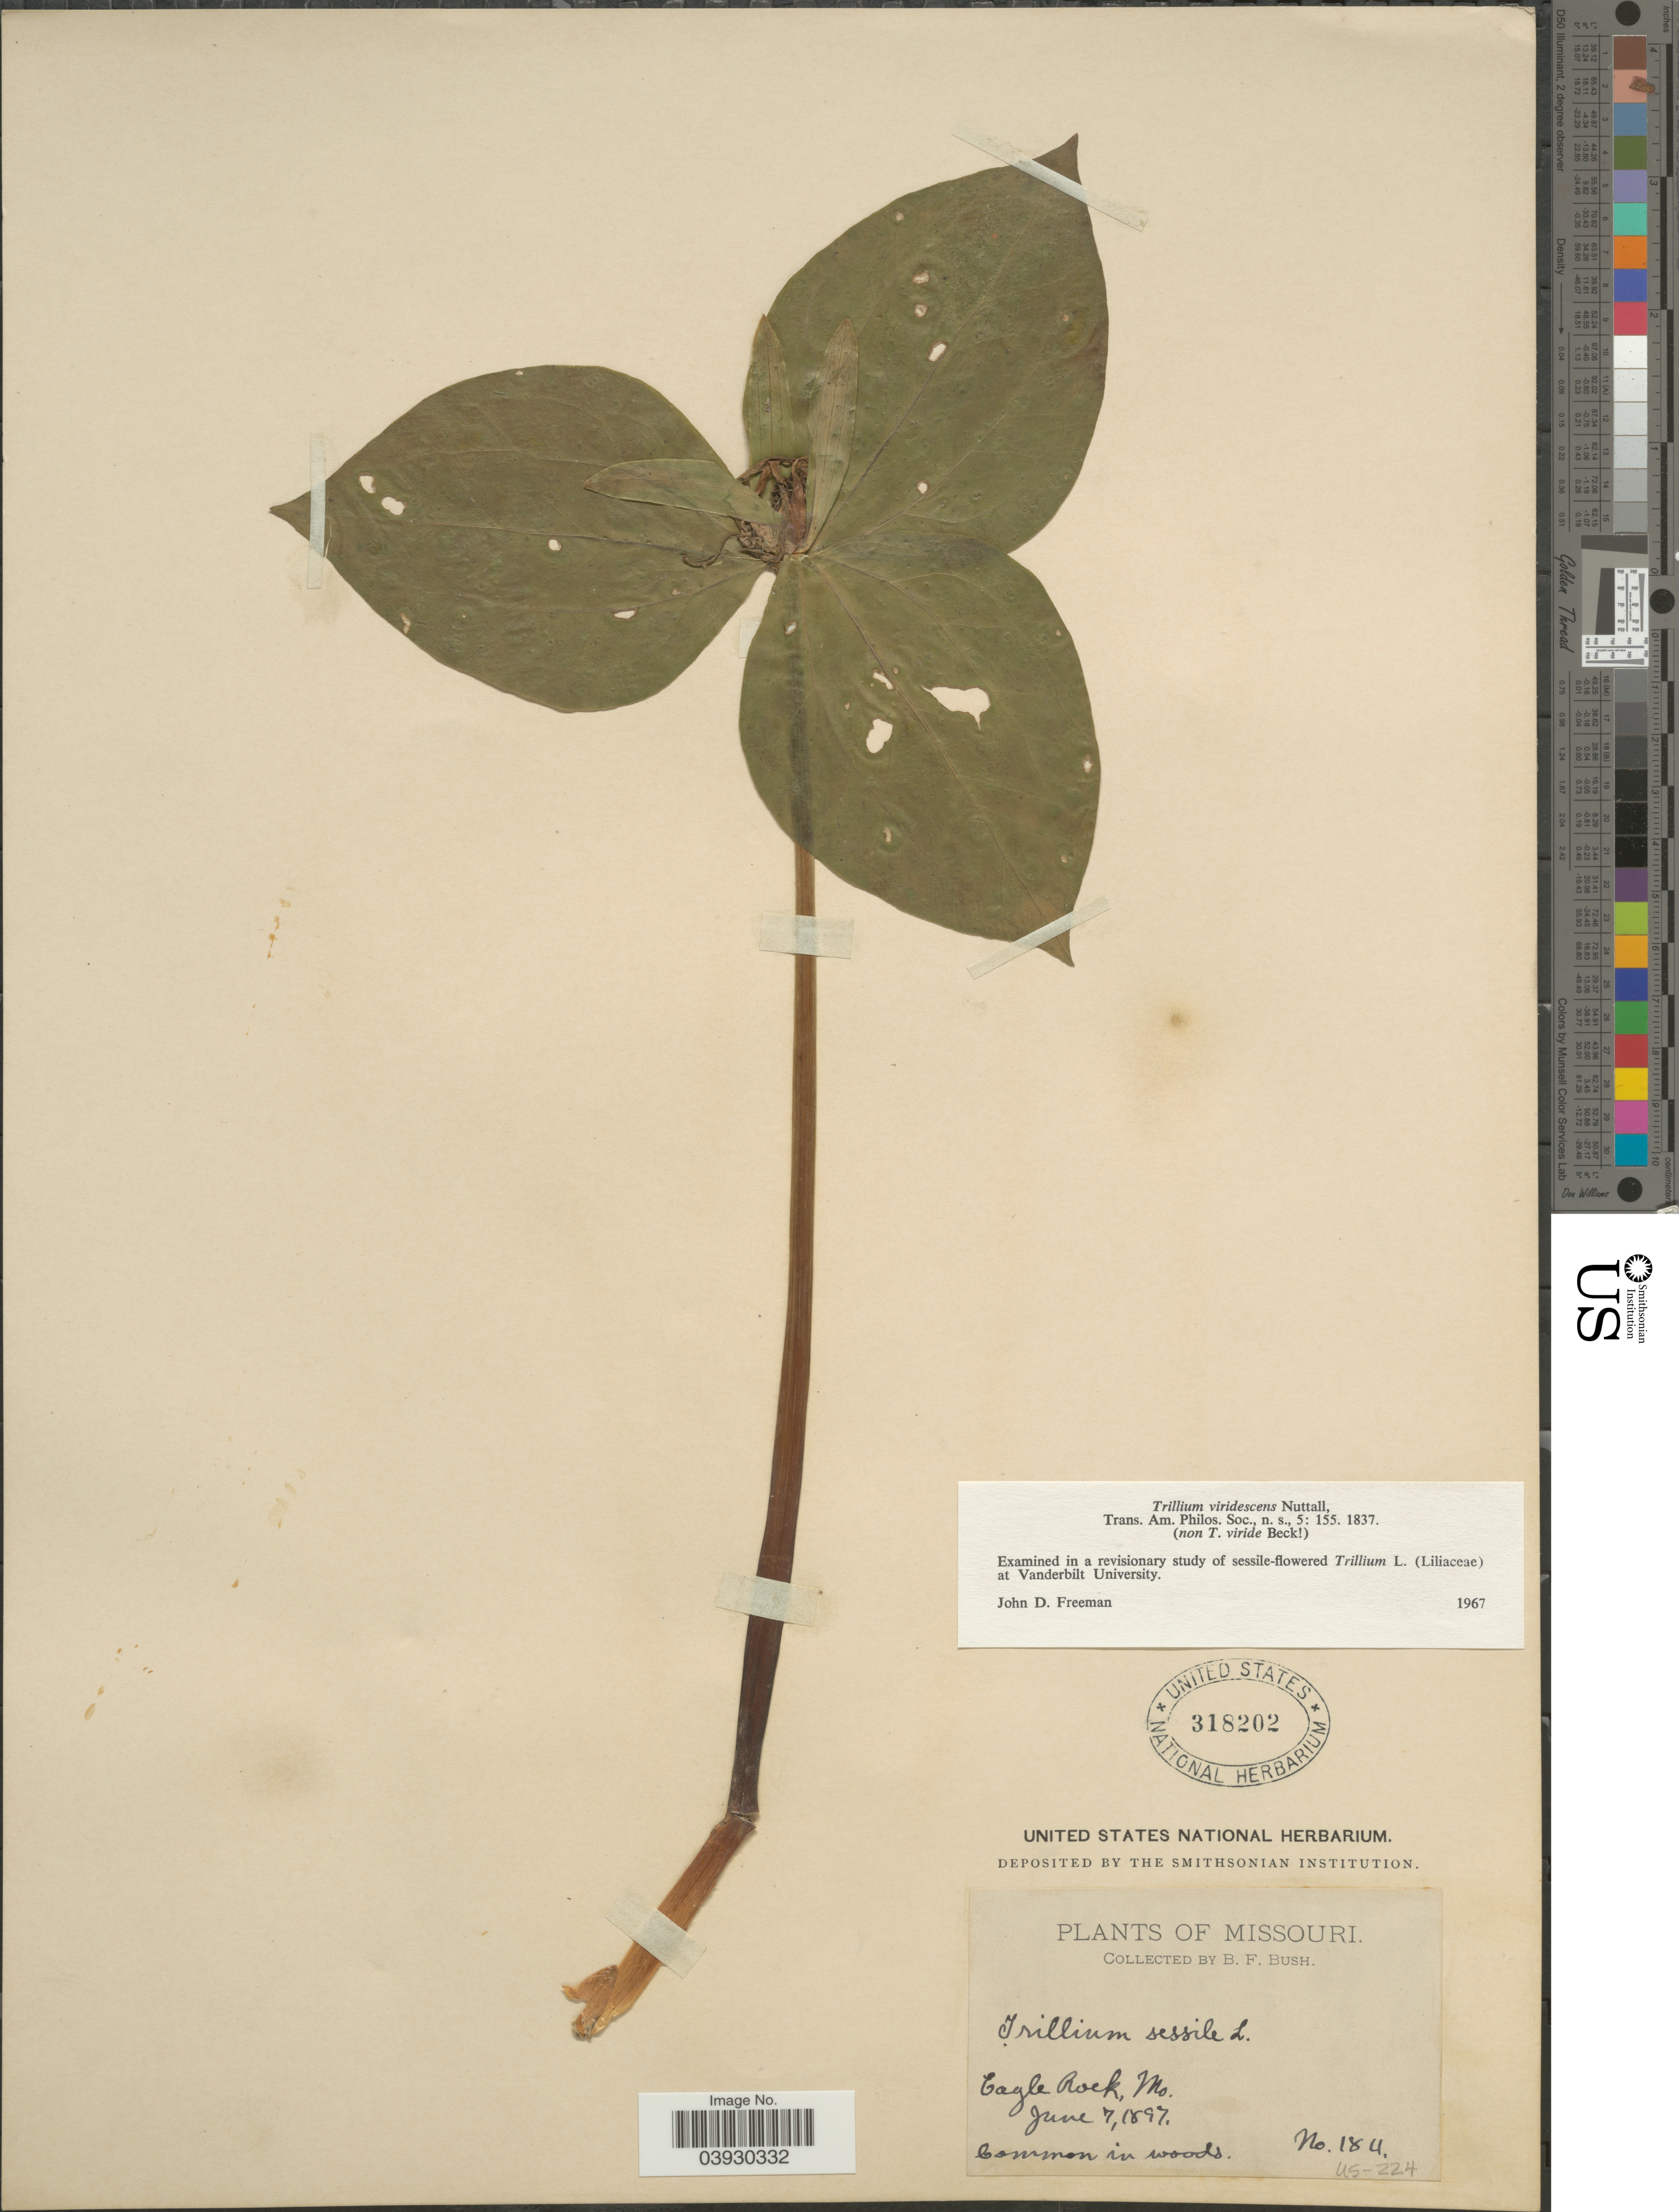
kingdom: Plantae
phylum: Tracheophyta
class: Liliopsida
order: Liliales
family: Melanthiaceae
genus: Trillium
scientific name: Trillium viridescens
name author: Nutt.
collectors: B. F. Bush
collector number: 184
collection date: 1897-06-07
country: United States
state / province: Missouri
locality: Eagle Rock.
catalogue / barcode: US 318202